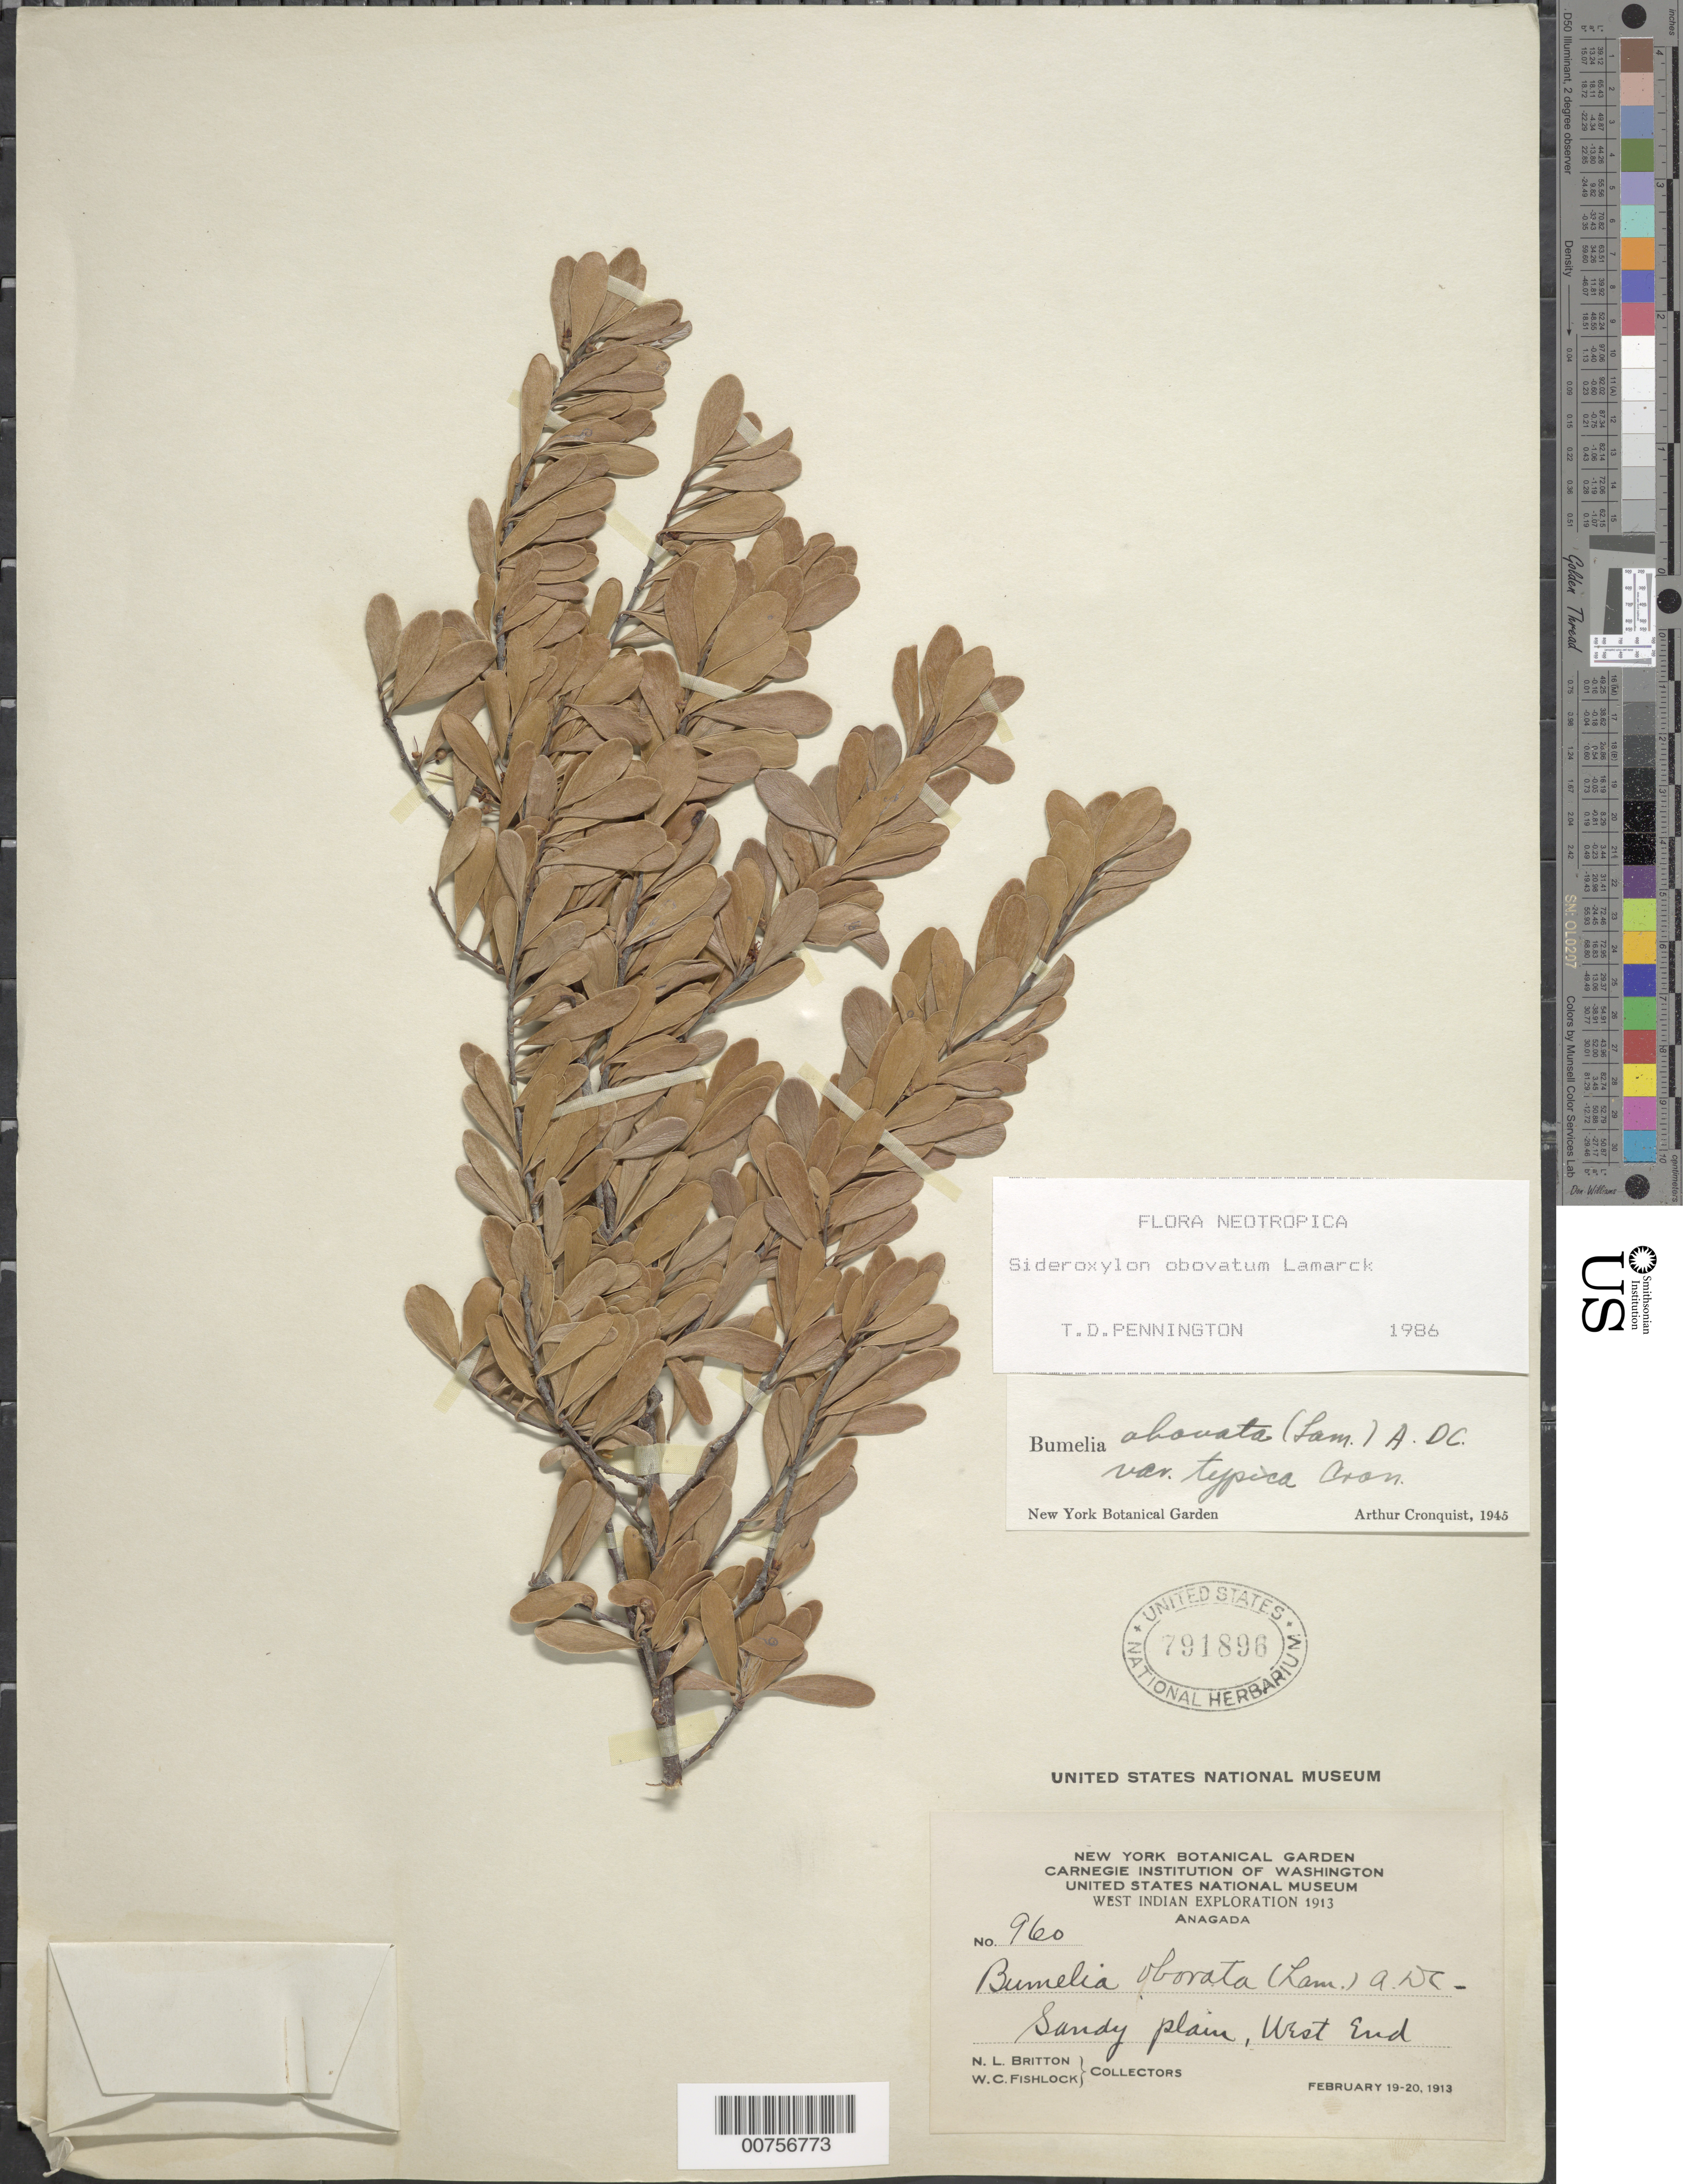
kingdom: Plantae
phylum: Tracheophyta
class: Magnoliopsida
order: Ericales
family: Sapotaceae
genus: Sideroxylon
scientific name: Sideroxylon obovatum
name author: Lam.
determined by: Pennington, T. D., (K)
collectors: N. Britton & W. Fishlock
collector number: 960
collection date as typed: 19 Feb 1913 to 20 Feb 1913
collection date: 1913-02-19/1913-02-20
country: British Virgin Islands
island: Anegada I.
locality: West End.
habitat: Sandy plain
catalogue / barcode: US 791896